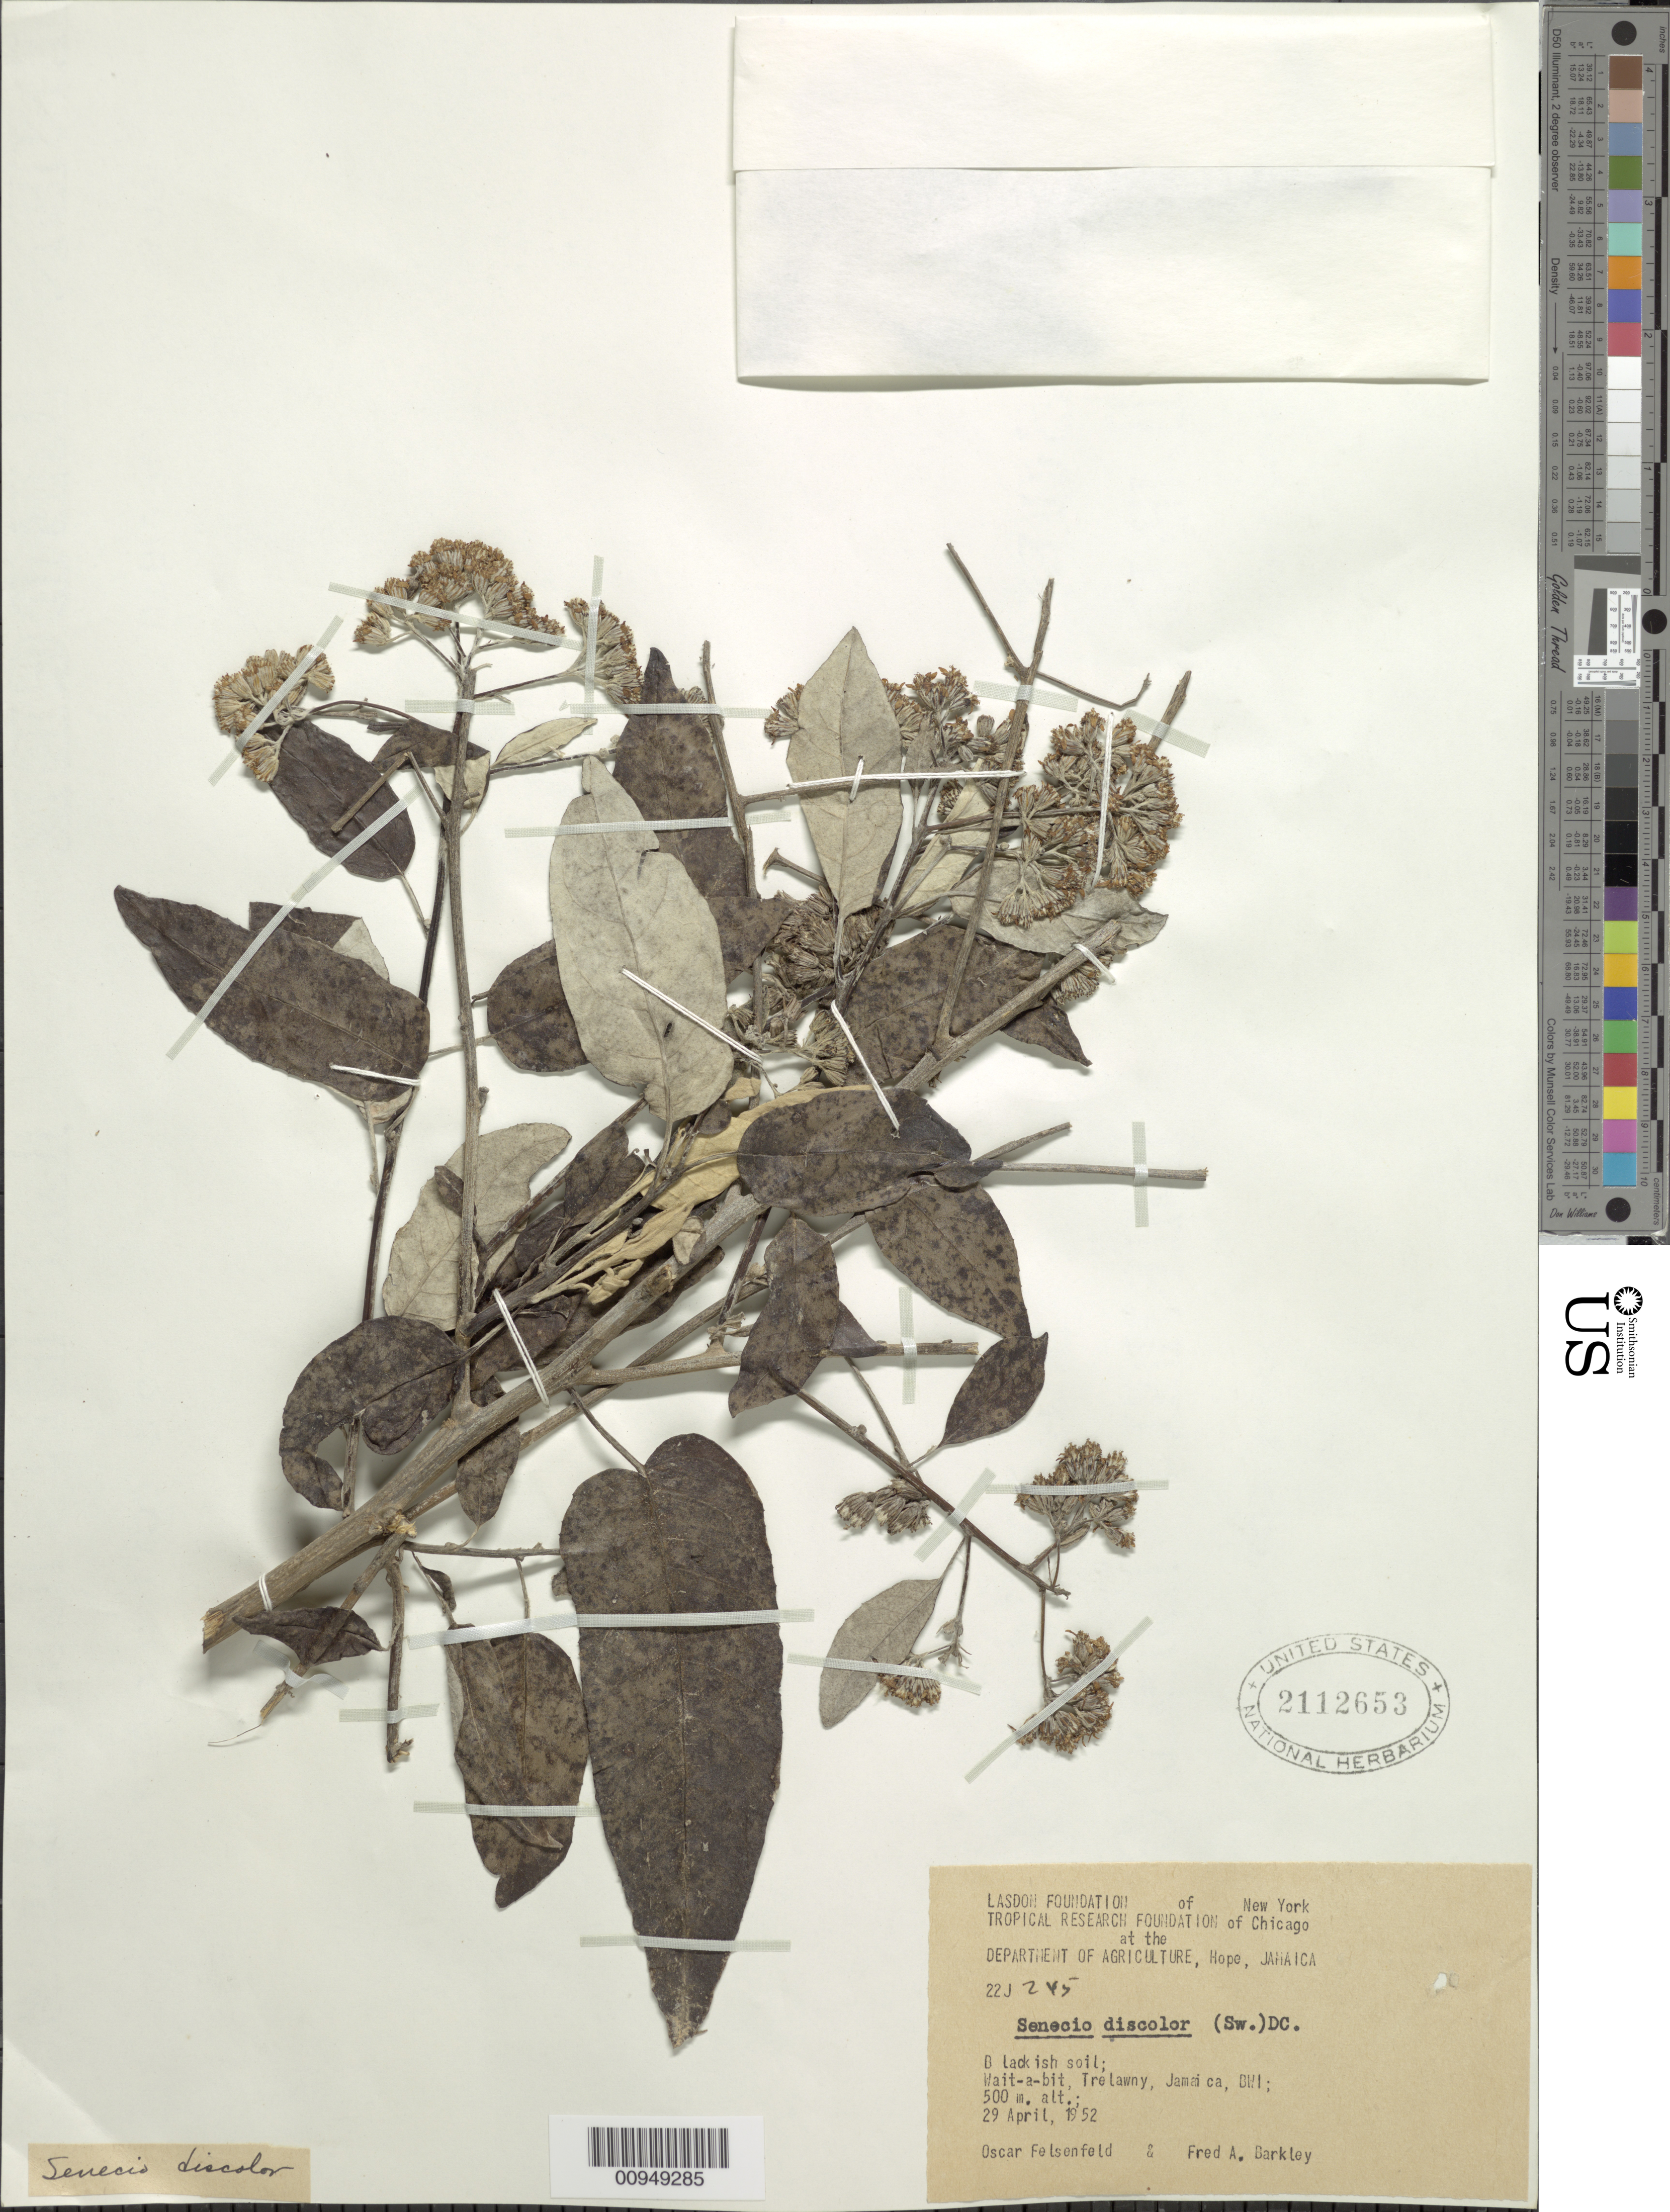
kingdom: Plantae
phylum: Tracheophyta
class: Magnoliopsida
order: Asterales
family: Asteraceae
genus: Senecio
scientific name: Senecio discolor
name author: (Sw.) DC.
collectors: O. Felsenfeld & F. A. Barkley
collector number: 245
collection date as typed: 29 Apr 1952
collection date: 1952-04-29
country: Jamaica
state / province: Trelawny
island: Jamaica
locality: Wait-a-bit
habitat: Blackish soil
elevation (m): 500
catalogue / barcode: US 2112653